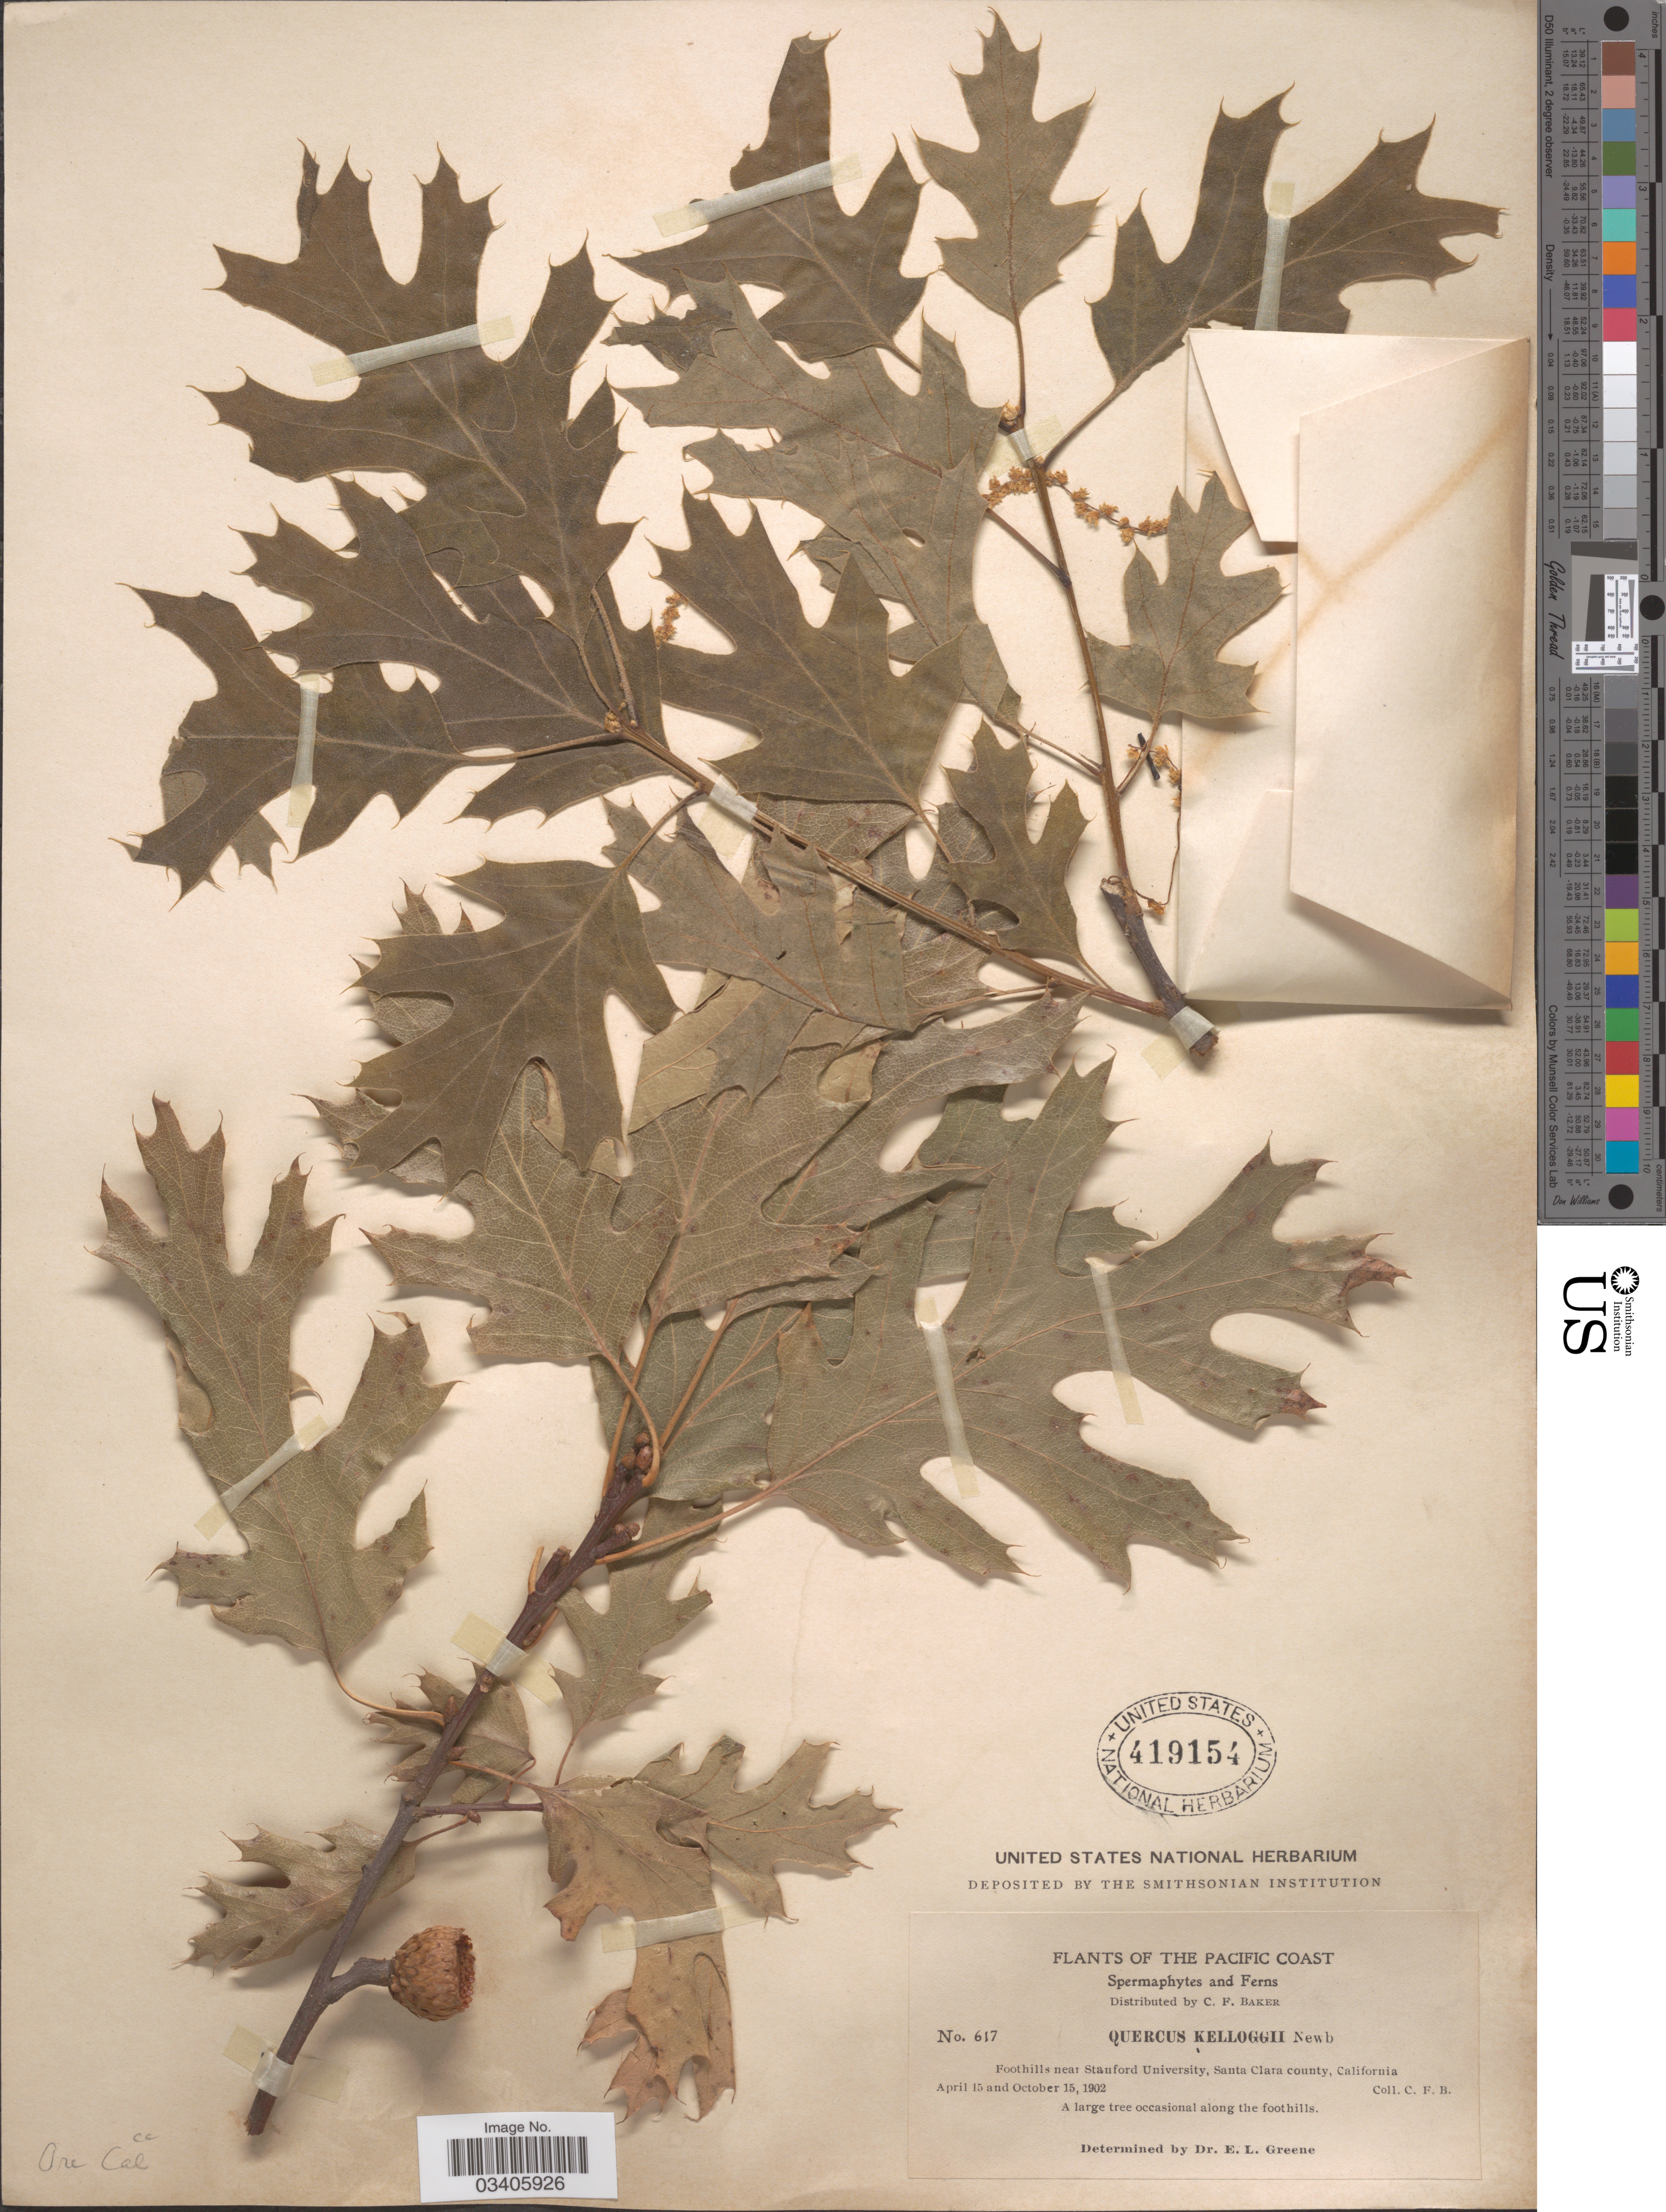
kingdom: Plantae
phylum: Tracheophyta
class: Magnoliopsida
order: Fagales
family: Fagaceae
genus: Quercus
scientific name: Quercus kelloggii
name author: Newb.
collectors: C. F. Baker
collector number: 617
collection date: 1902-04-15/1902-10-15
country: United States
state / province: California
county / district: Santa Clara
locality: The Pacific Coast. Foothills near Stanford University, Santa Clara county.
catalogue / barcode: US 419154